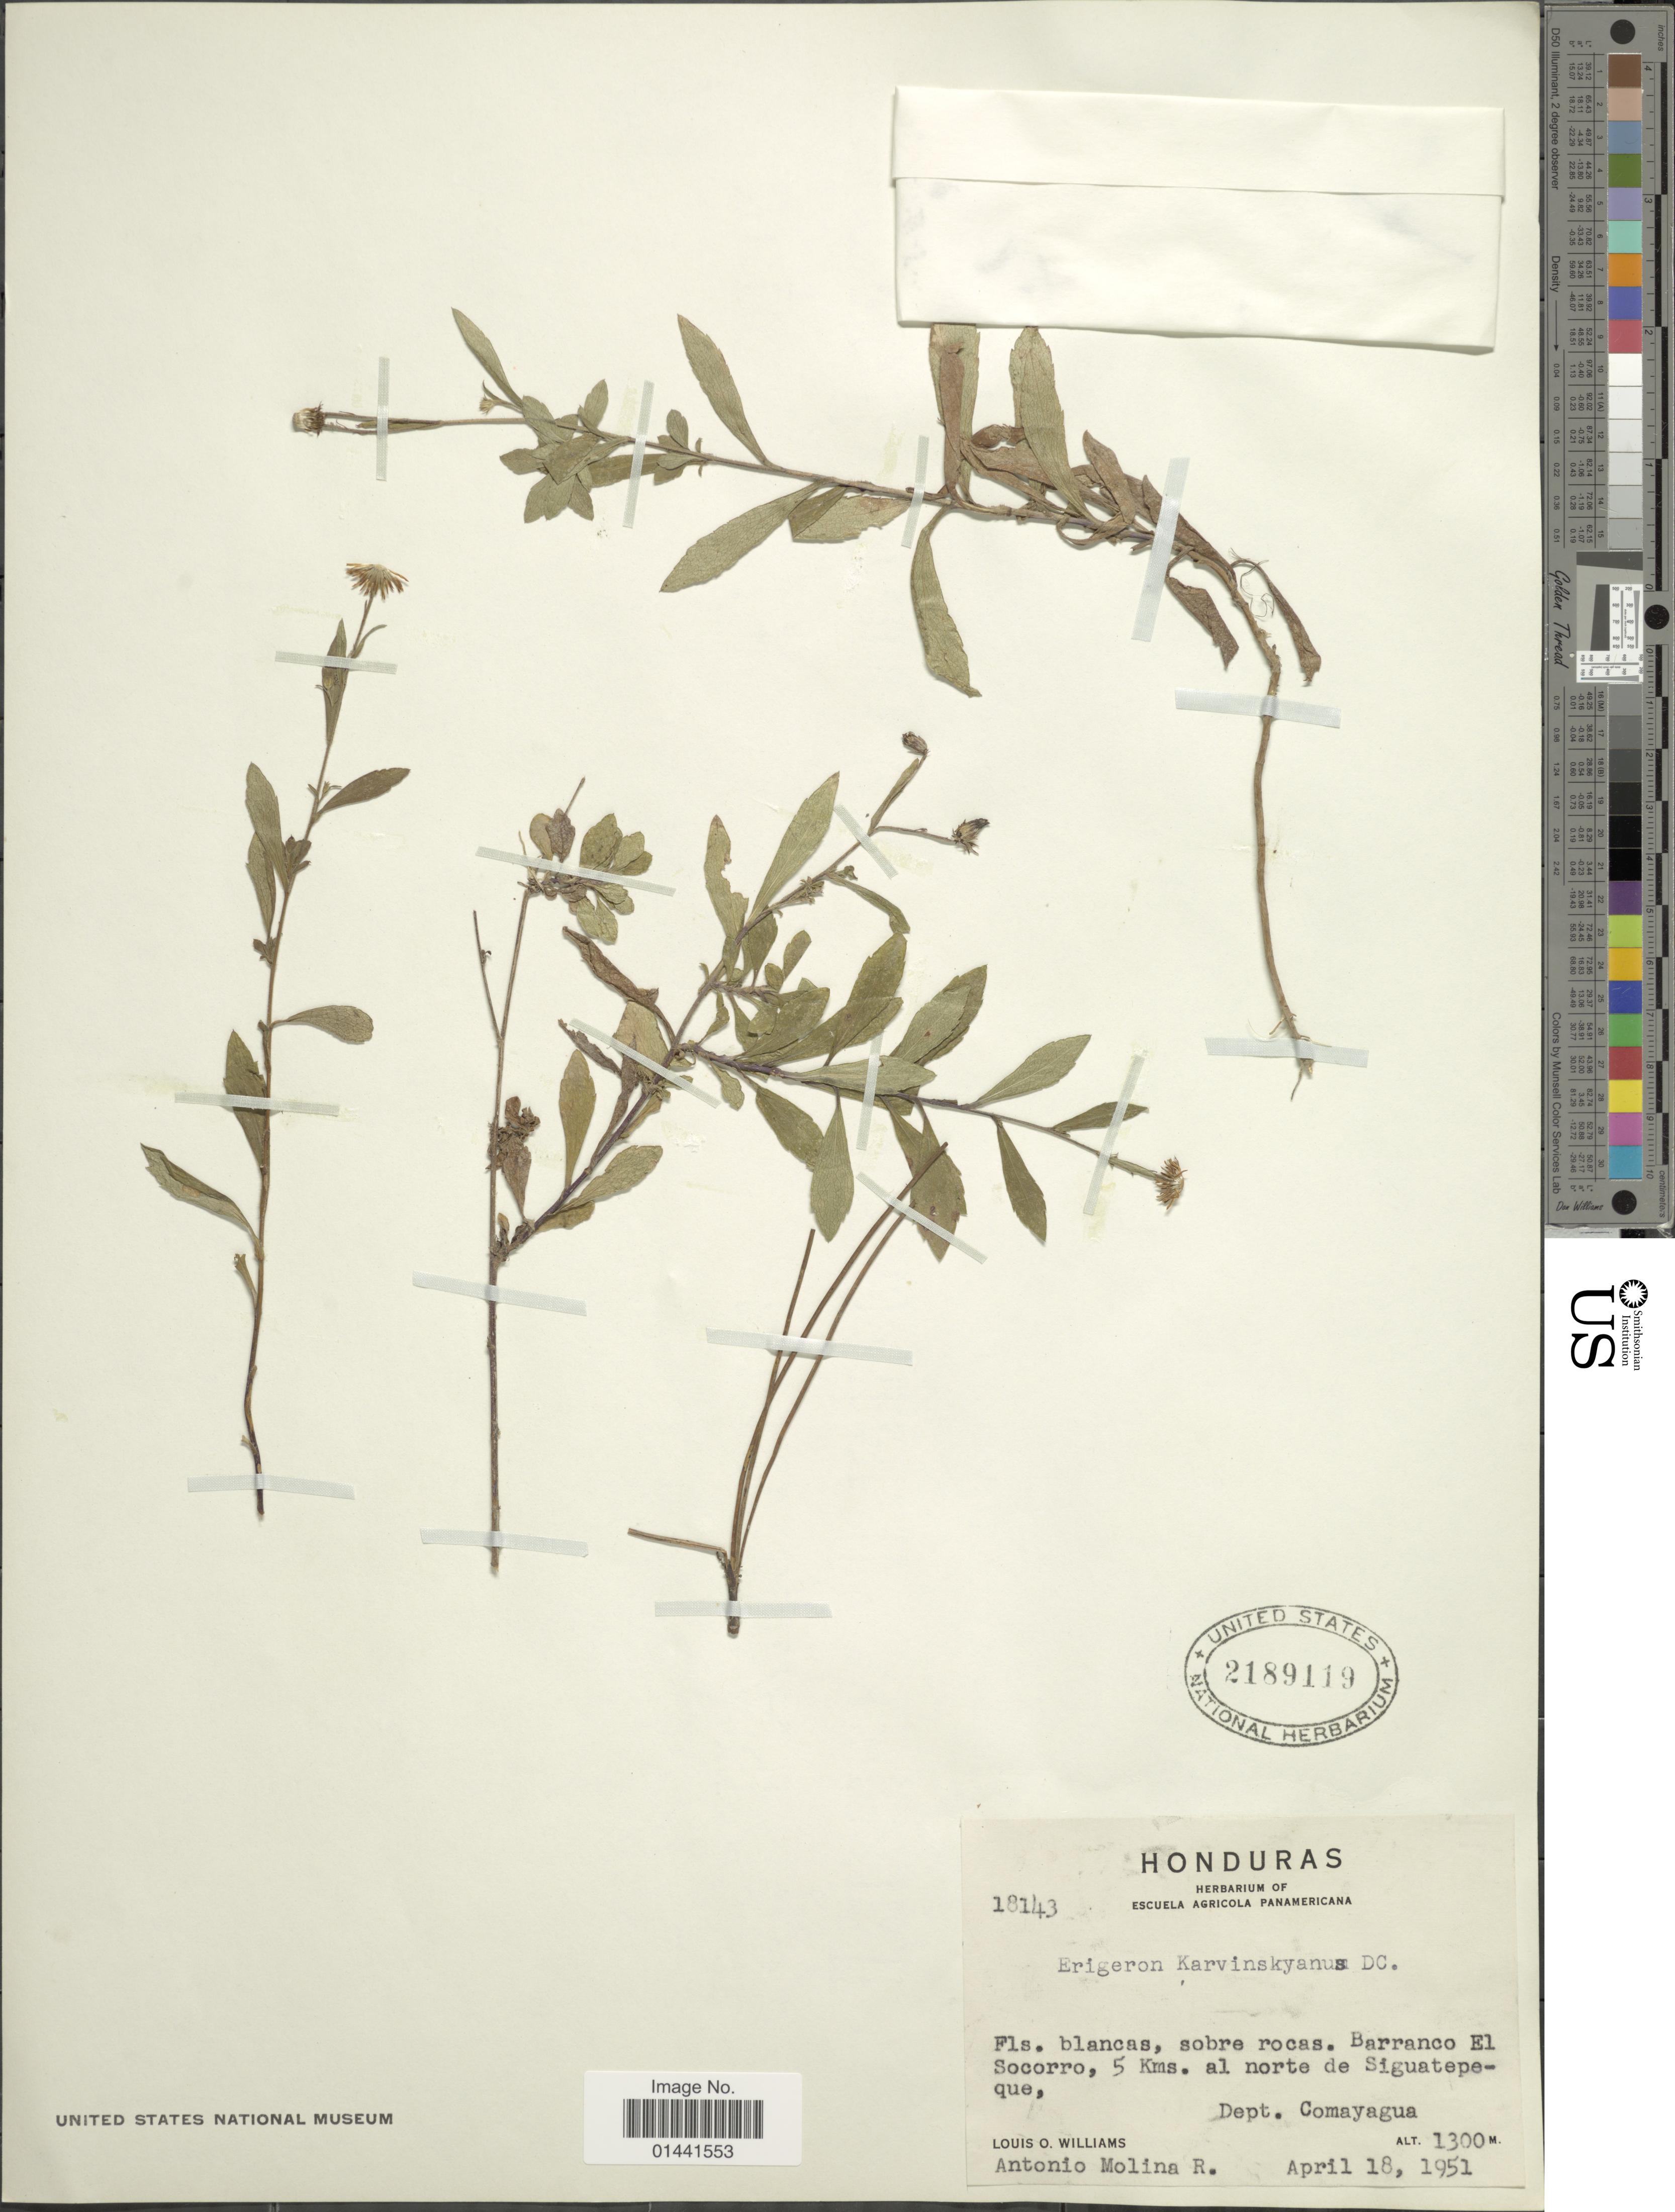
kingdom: Plantae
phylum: Tracheophyta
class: Magnoliopsida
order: Asterales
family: Asteraceae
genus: Erigeron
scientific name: Erigeron karvinskianus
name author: DC.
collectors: L. O. Williams & A. Molina R.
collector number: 18143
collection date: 1951-03-18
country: Honduras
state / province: Comayagua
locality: Barranco El Socorro, 5 Kms. al norte de Siguatepeque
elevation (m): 1300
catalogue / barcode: US 2189119